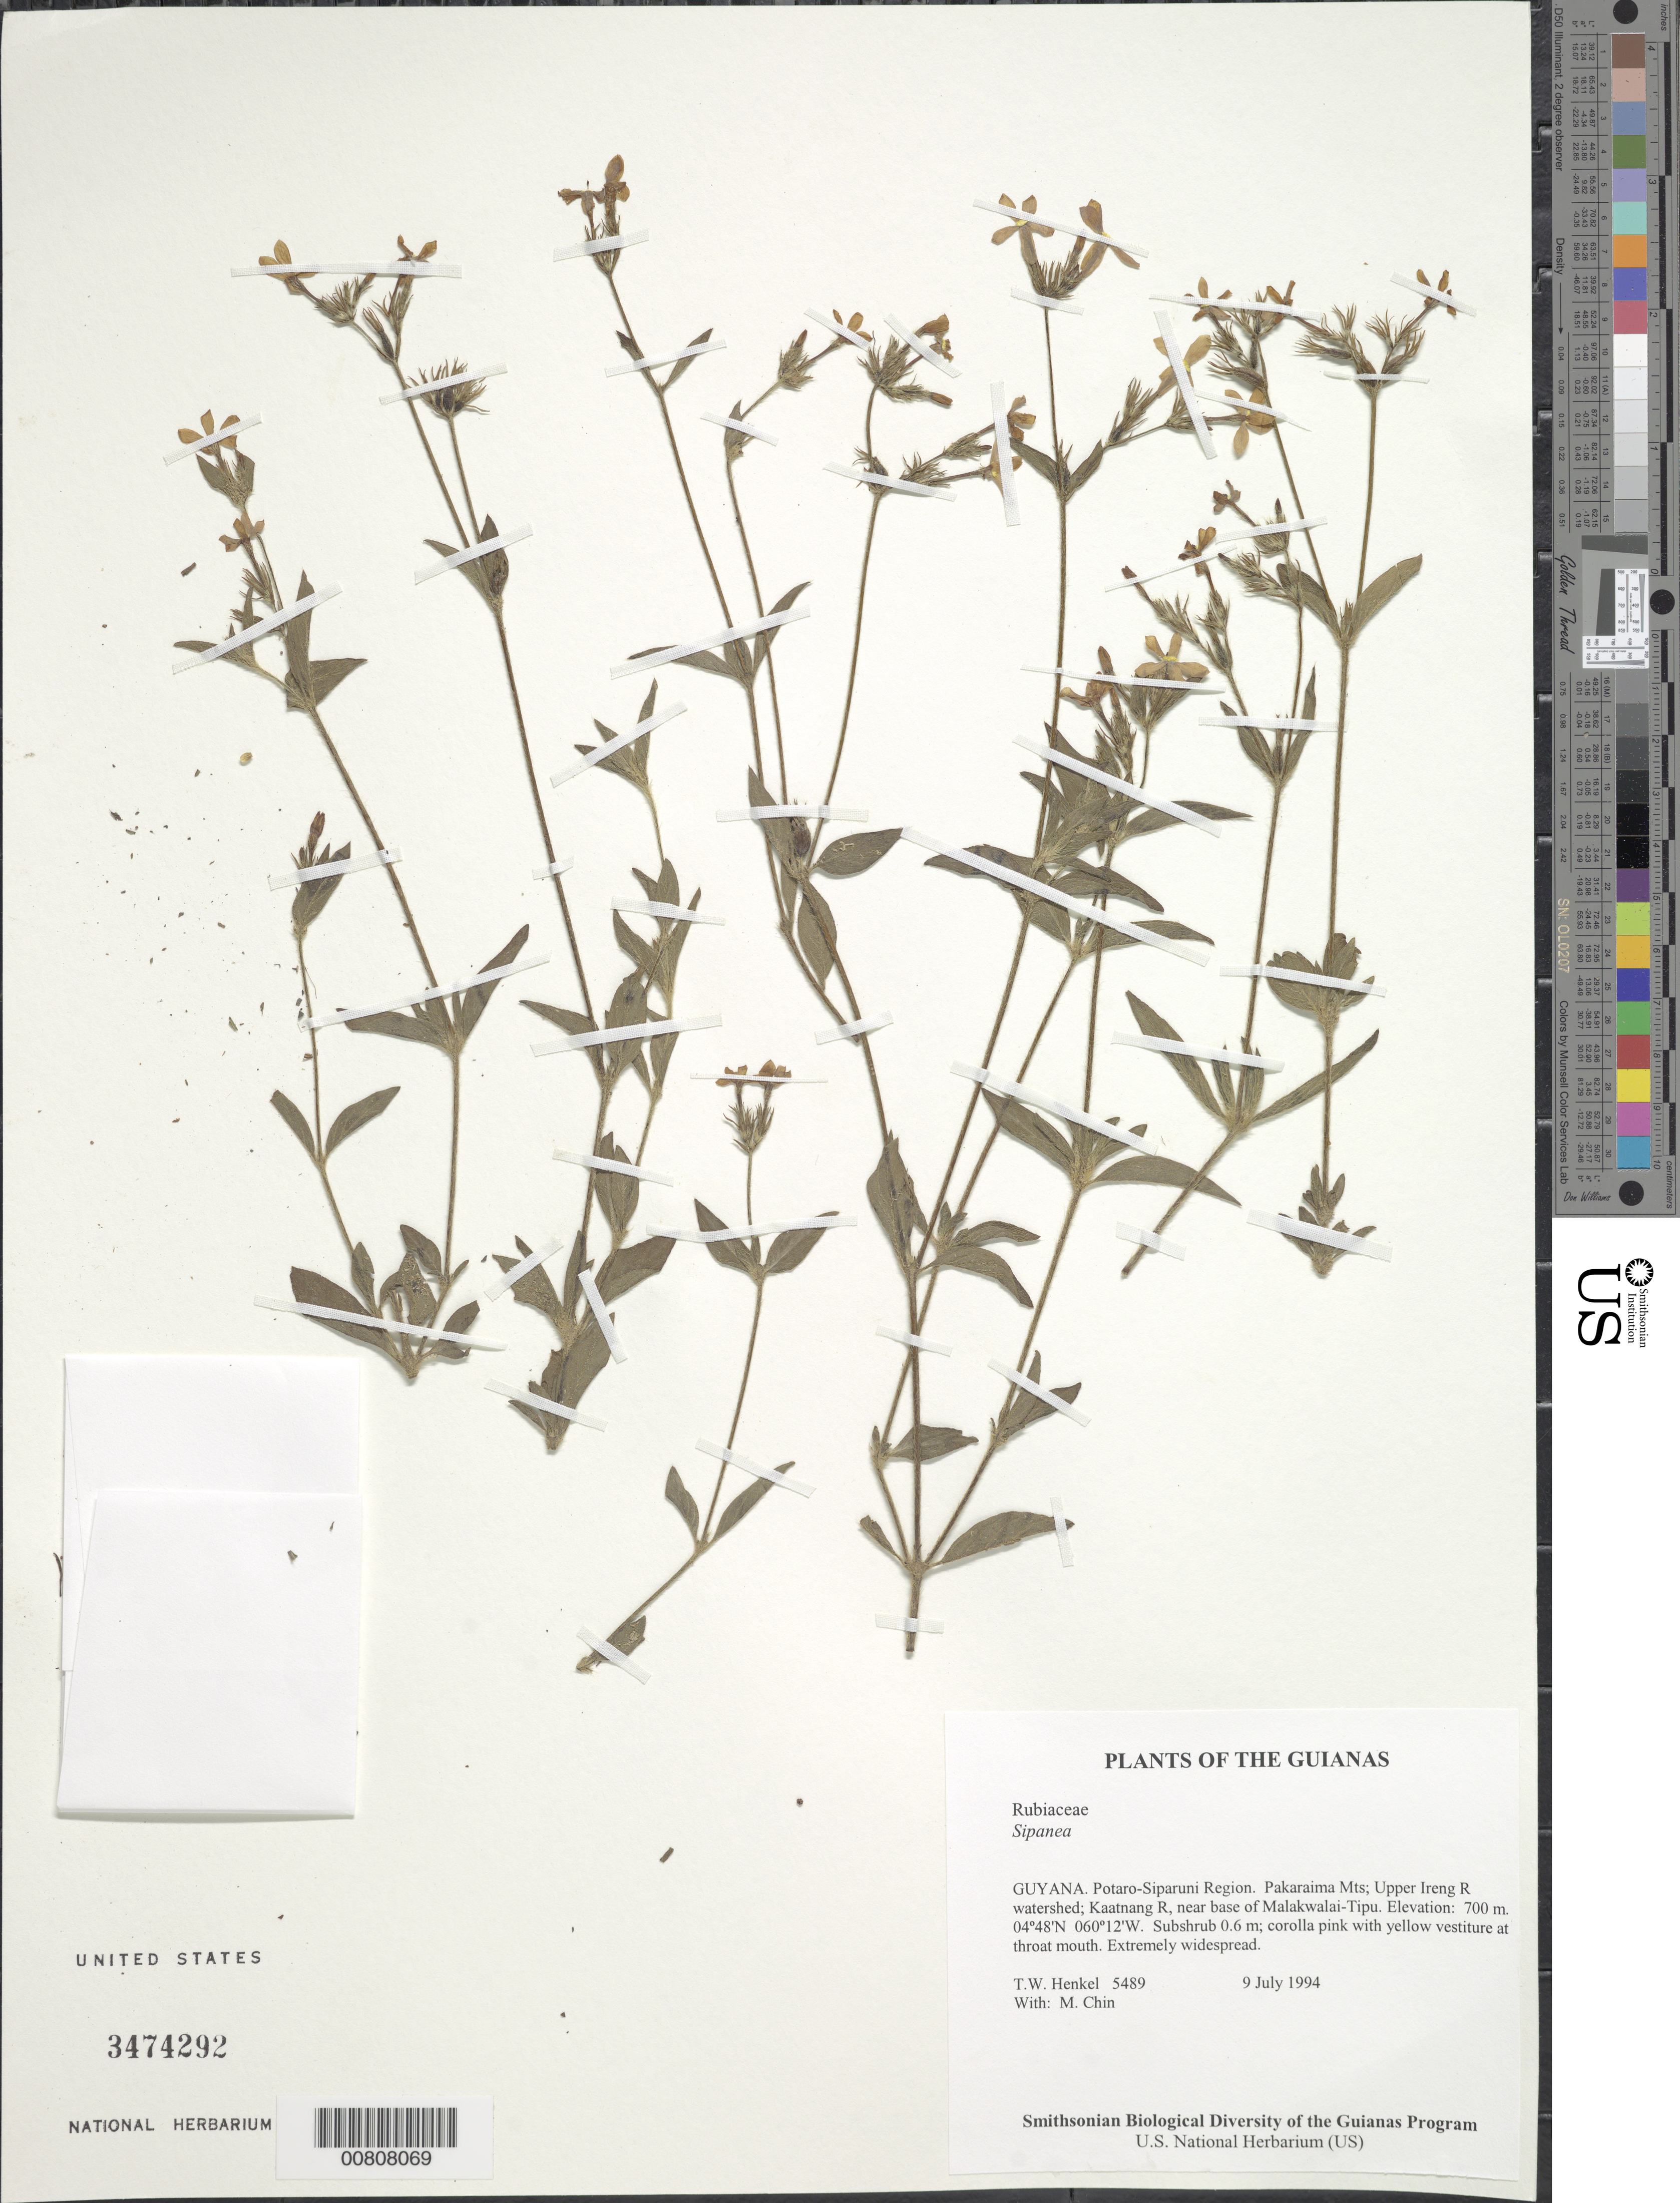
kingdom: Plantae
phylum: Tracheophyta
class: Magnoliopsida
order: Gentianales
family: Rubiaceae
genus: Sipanea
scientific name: Sipanea sp.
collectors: T. Henkel & M. Chin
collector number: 5489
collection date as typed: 9 July 1994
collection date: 1994-07-09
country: Guyana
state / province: Potaro-Siparuni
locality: Pakaraima Mts; Upper Ireng R watershed; Kaatnang R, near base of Malakwalai-Tipu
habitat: Herb meadows and savanna-forest interface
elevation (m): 700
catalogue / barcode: US 3474292